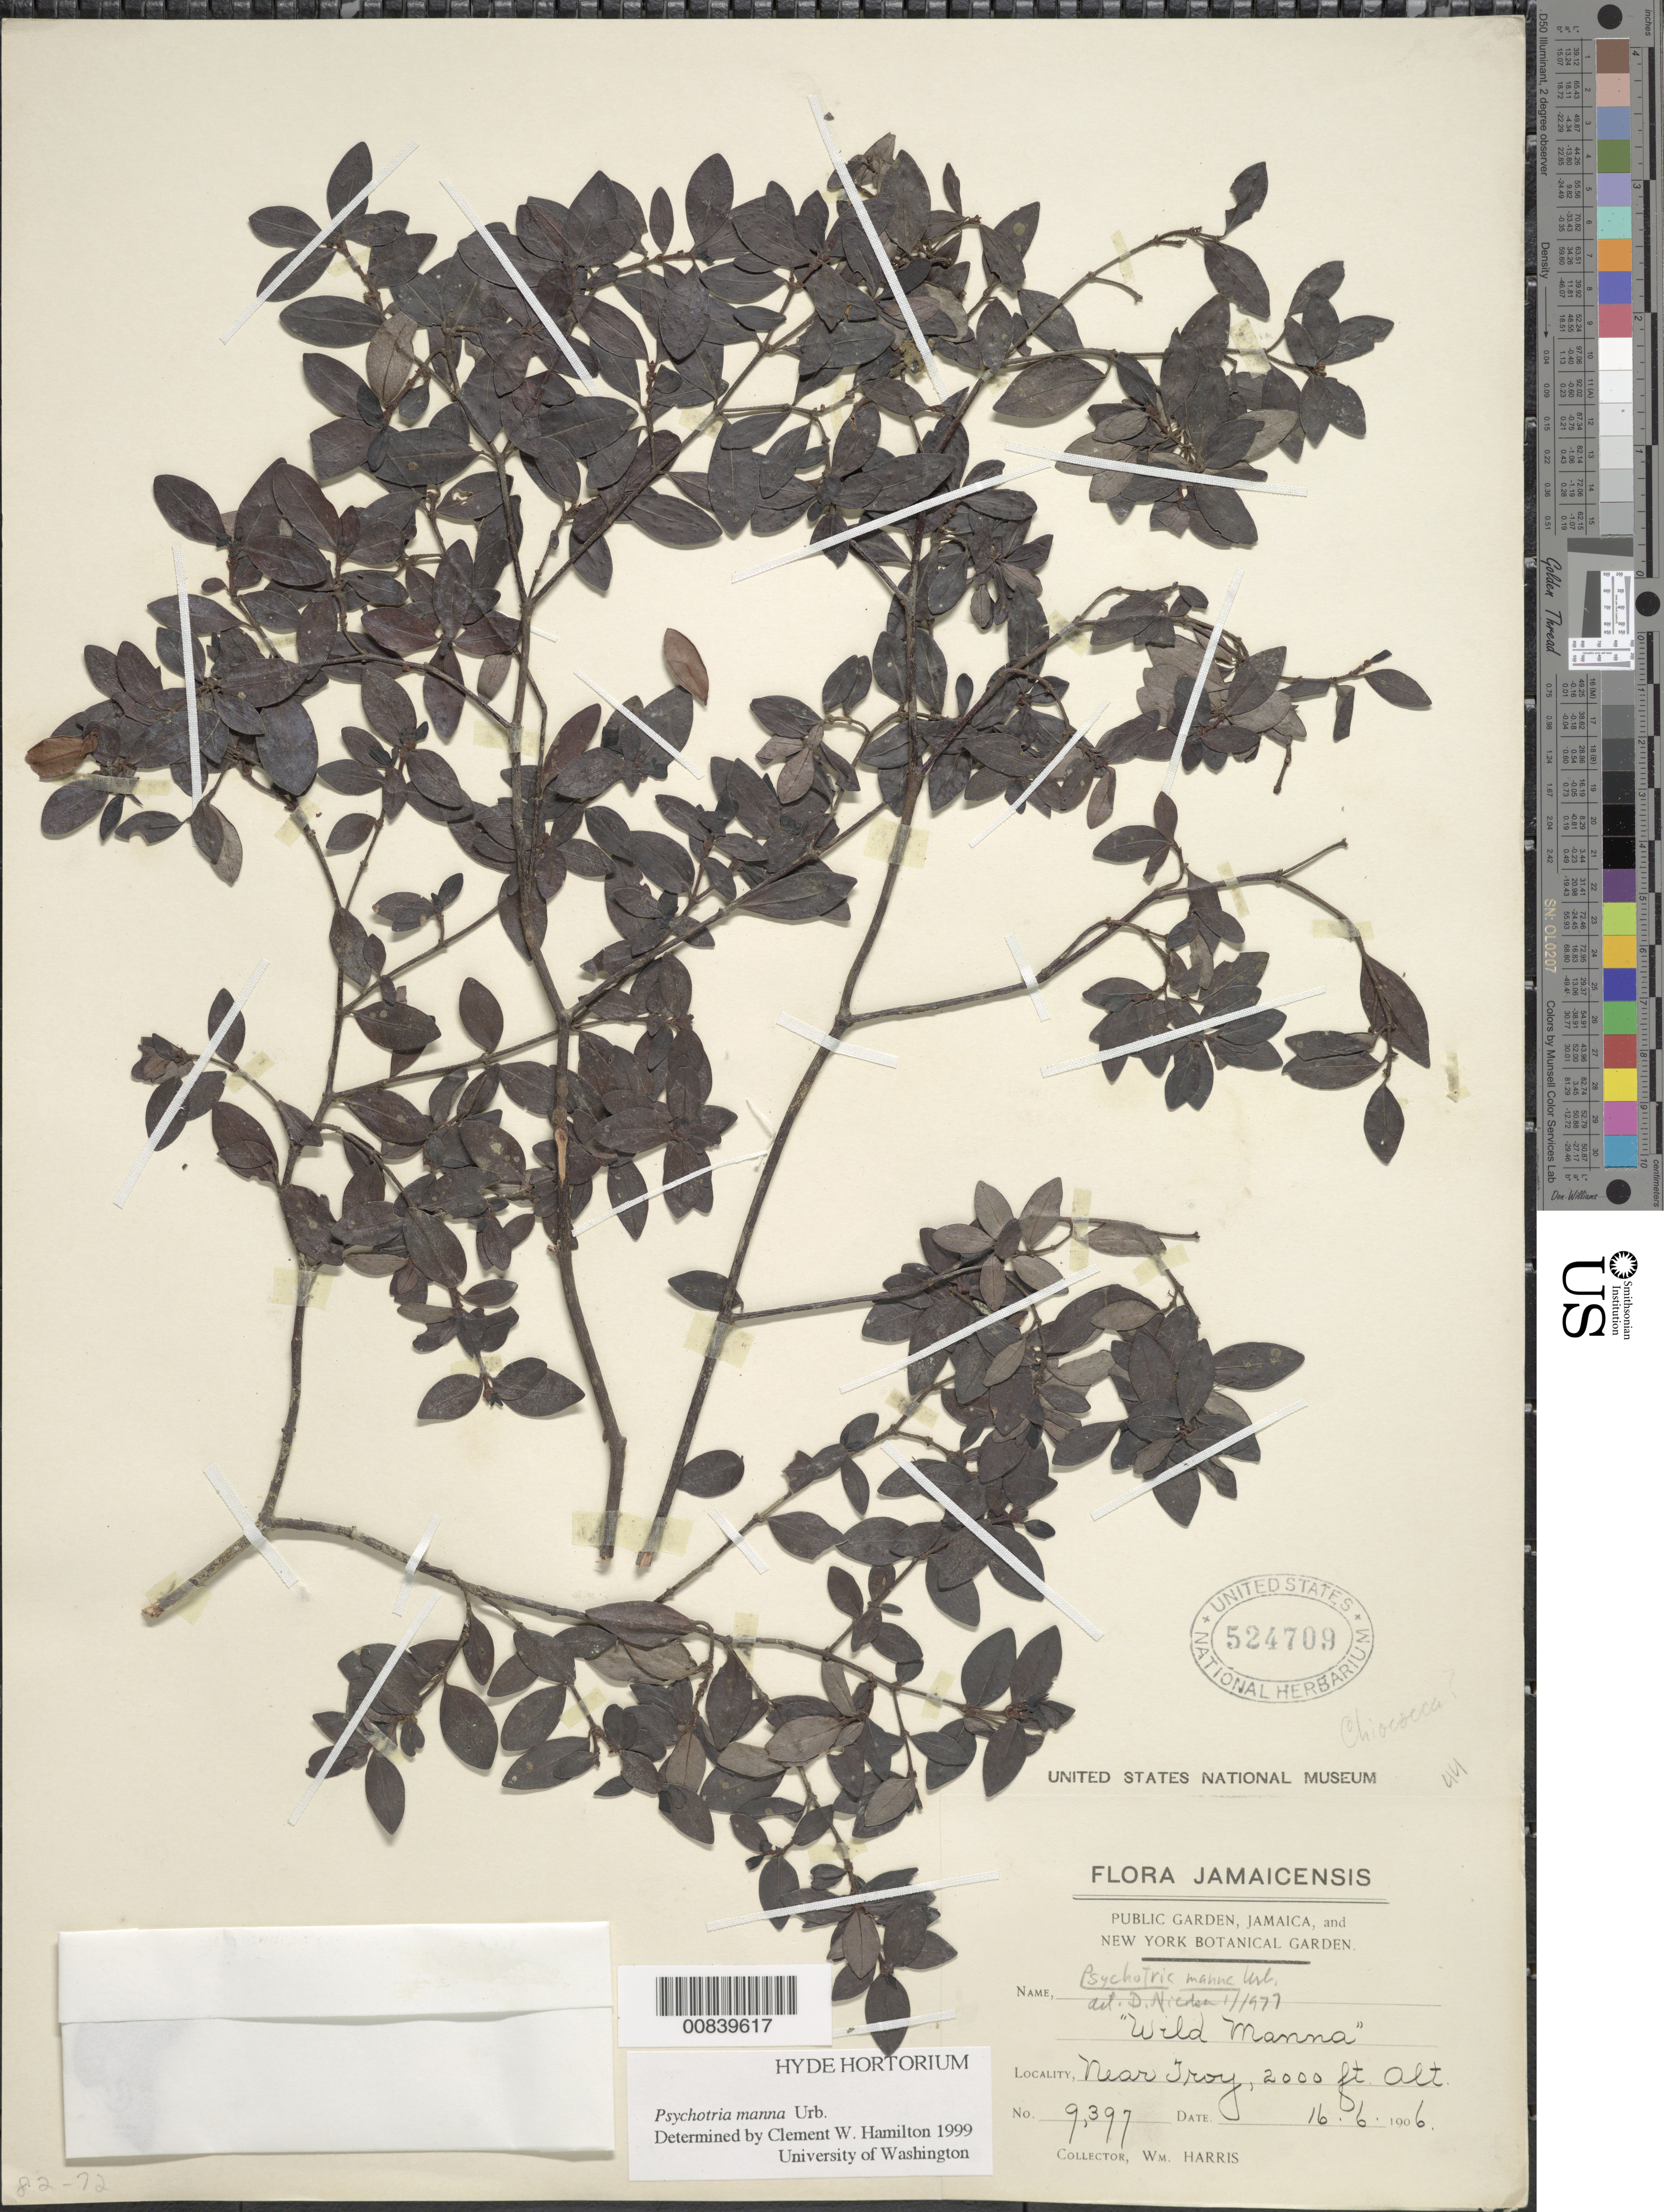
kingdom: Plantae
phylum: Tracheophyta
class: Magnoliopsida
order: Gentianales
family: Rubiaceae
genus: Psychotria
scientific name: Psychotria manna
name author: Urb.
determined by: Nicolson, Dan H.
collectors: W. H. Harris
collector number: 9397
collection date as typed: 16 Jun 1906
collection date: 1906-06-16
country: Jamaica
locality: Near Troy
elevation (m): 610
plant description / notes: Common name: Wild manna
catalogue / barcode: US 524709